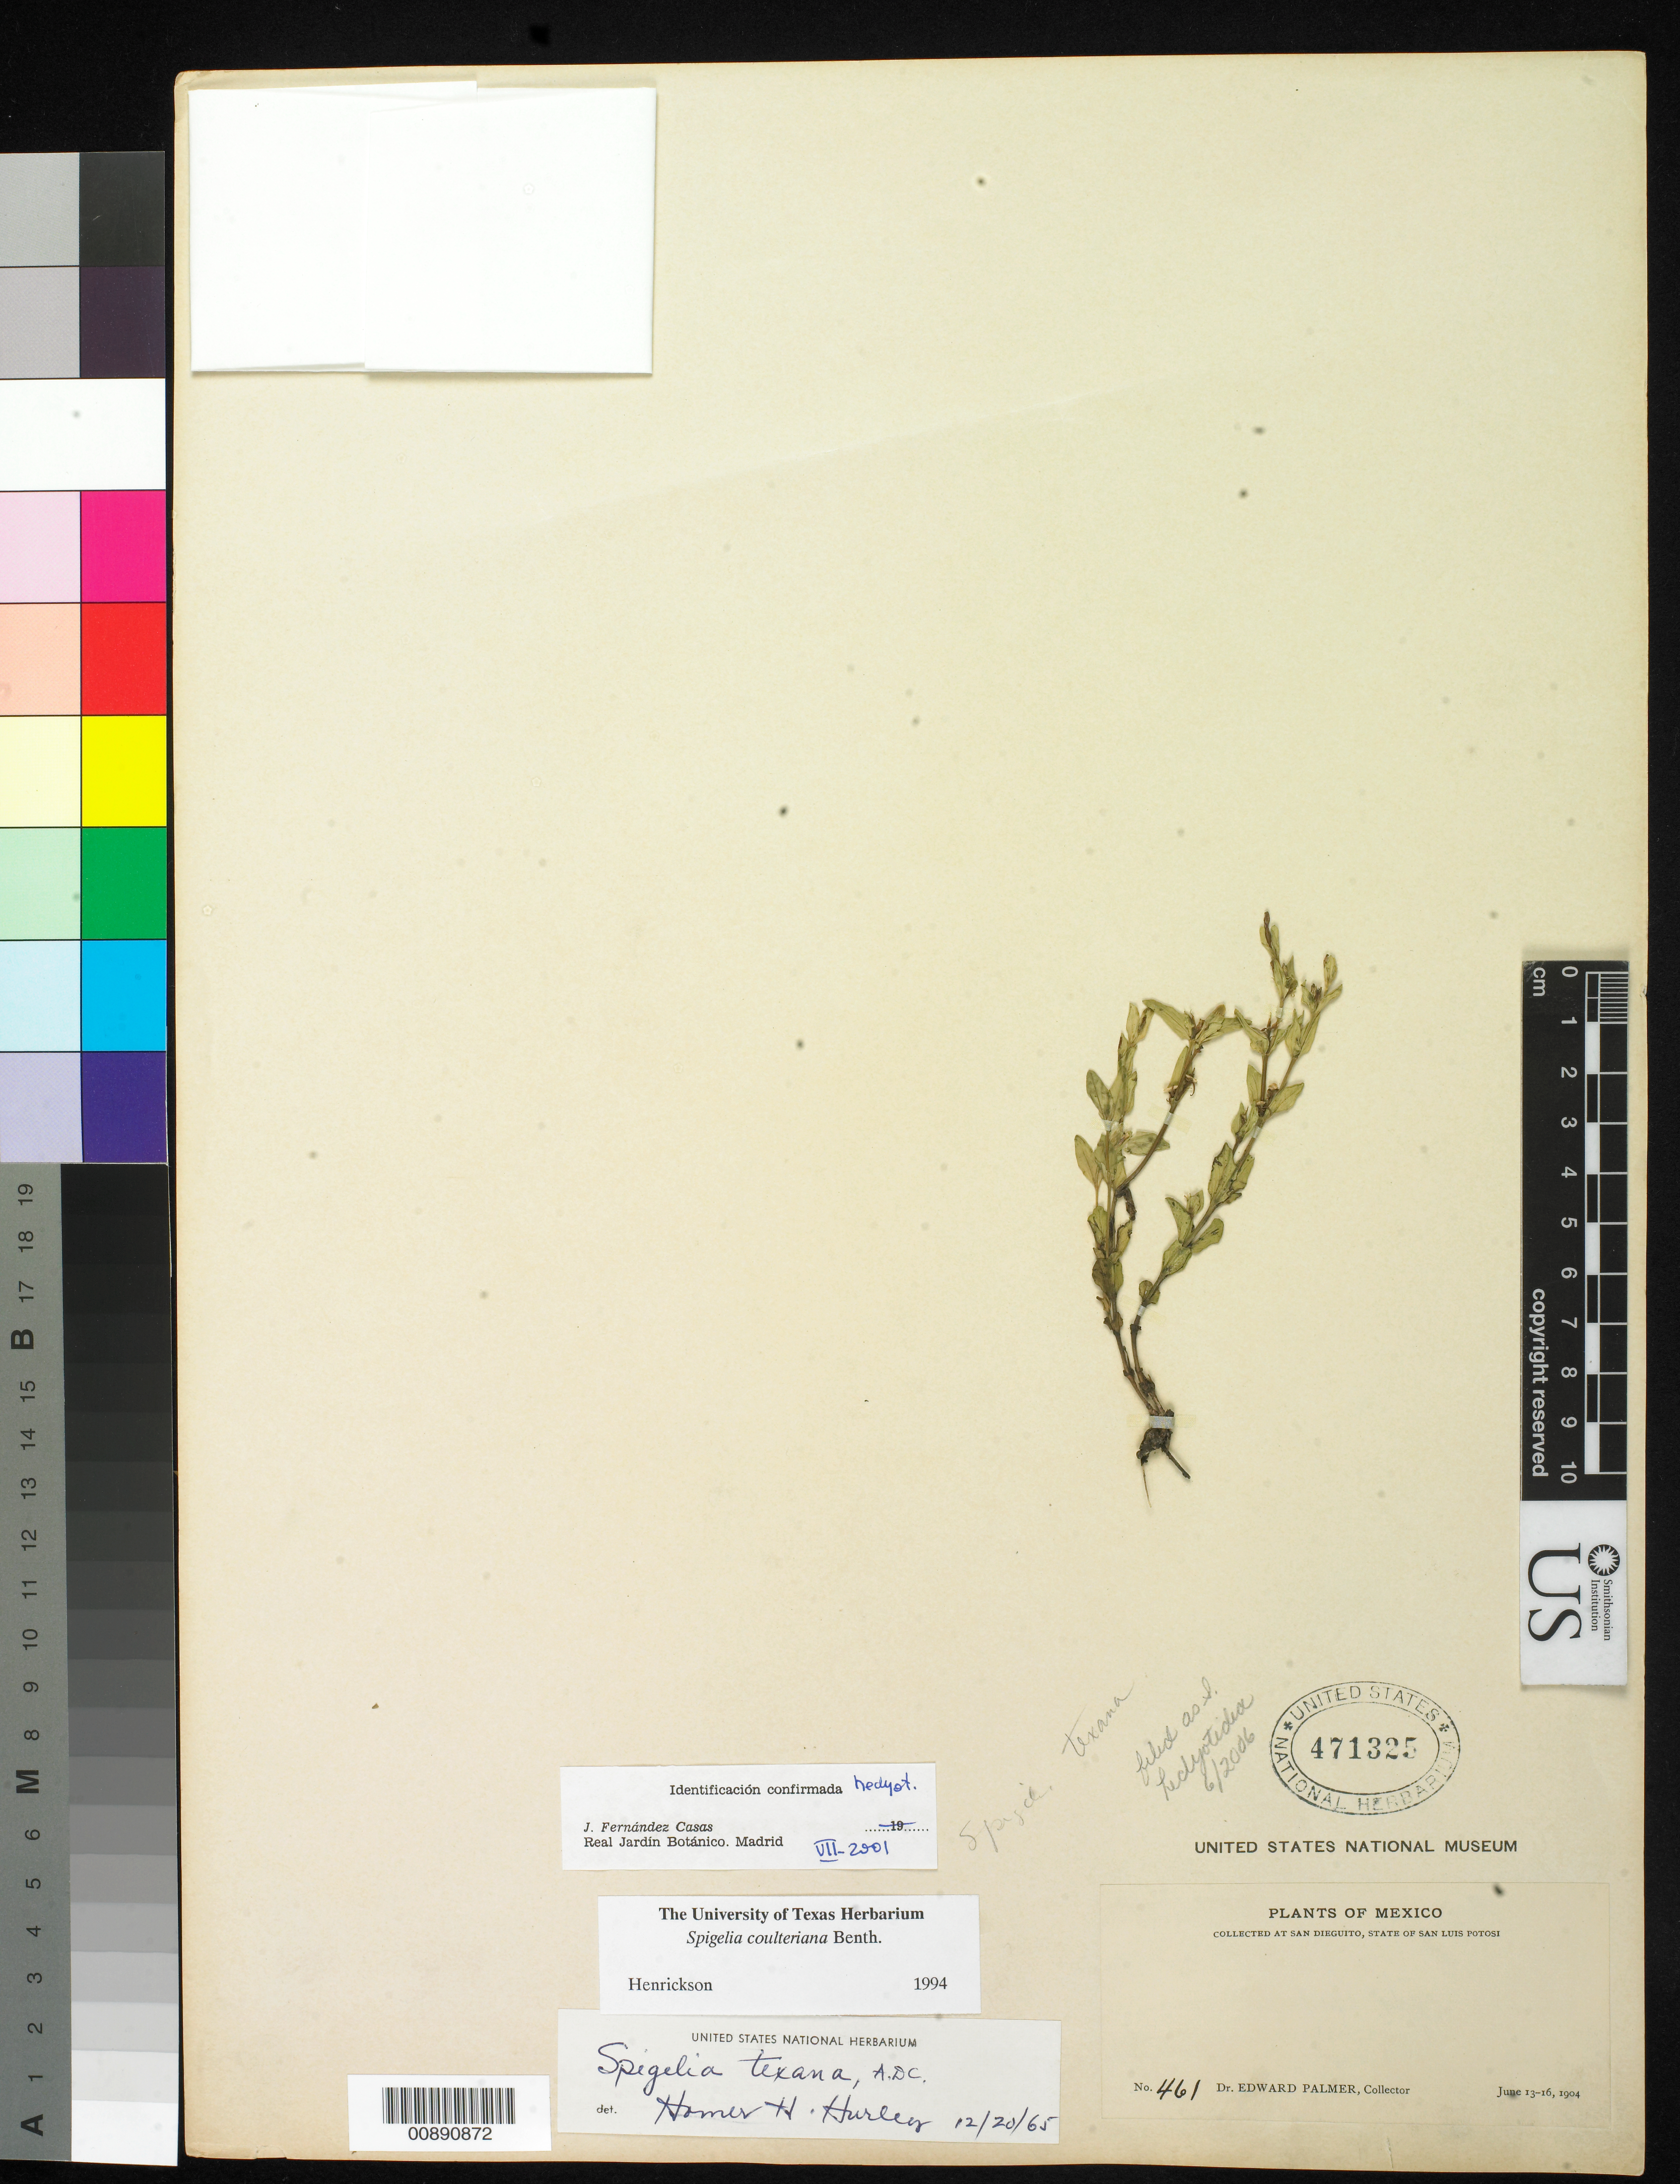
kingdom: Plantae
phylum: Tracheophyta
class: Magnoliopsida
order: Gentianales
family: Loganiaceae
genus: Spigelia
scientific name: Spigelia hedyotidea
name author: A. DC.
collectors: E. Palmer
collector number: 461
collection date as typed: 13 Jun 1904 to 16 Jun 1904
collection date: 1904-06-13/1904-06-16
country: Mexico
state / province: San Luis Potosí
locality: San Dieguito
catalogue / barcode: US 471325